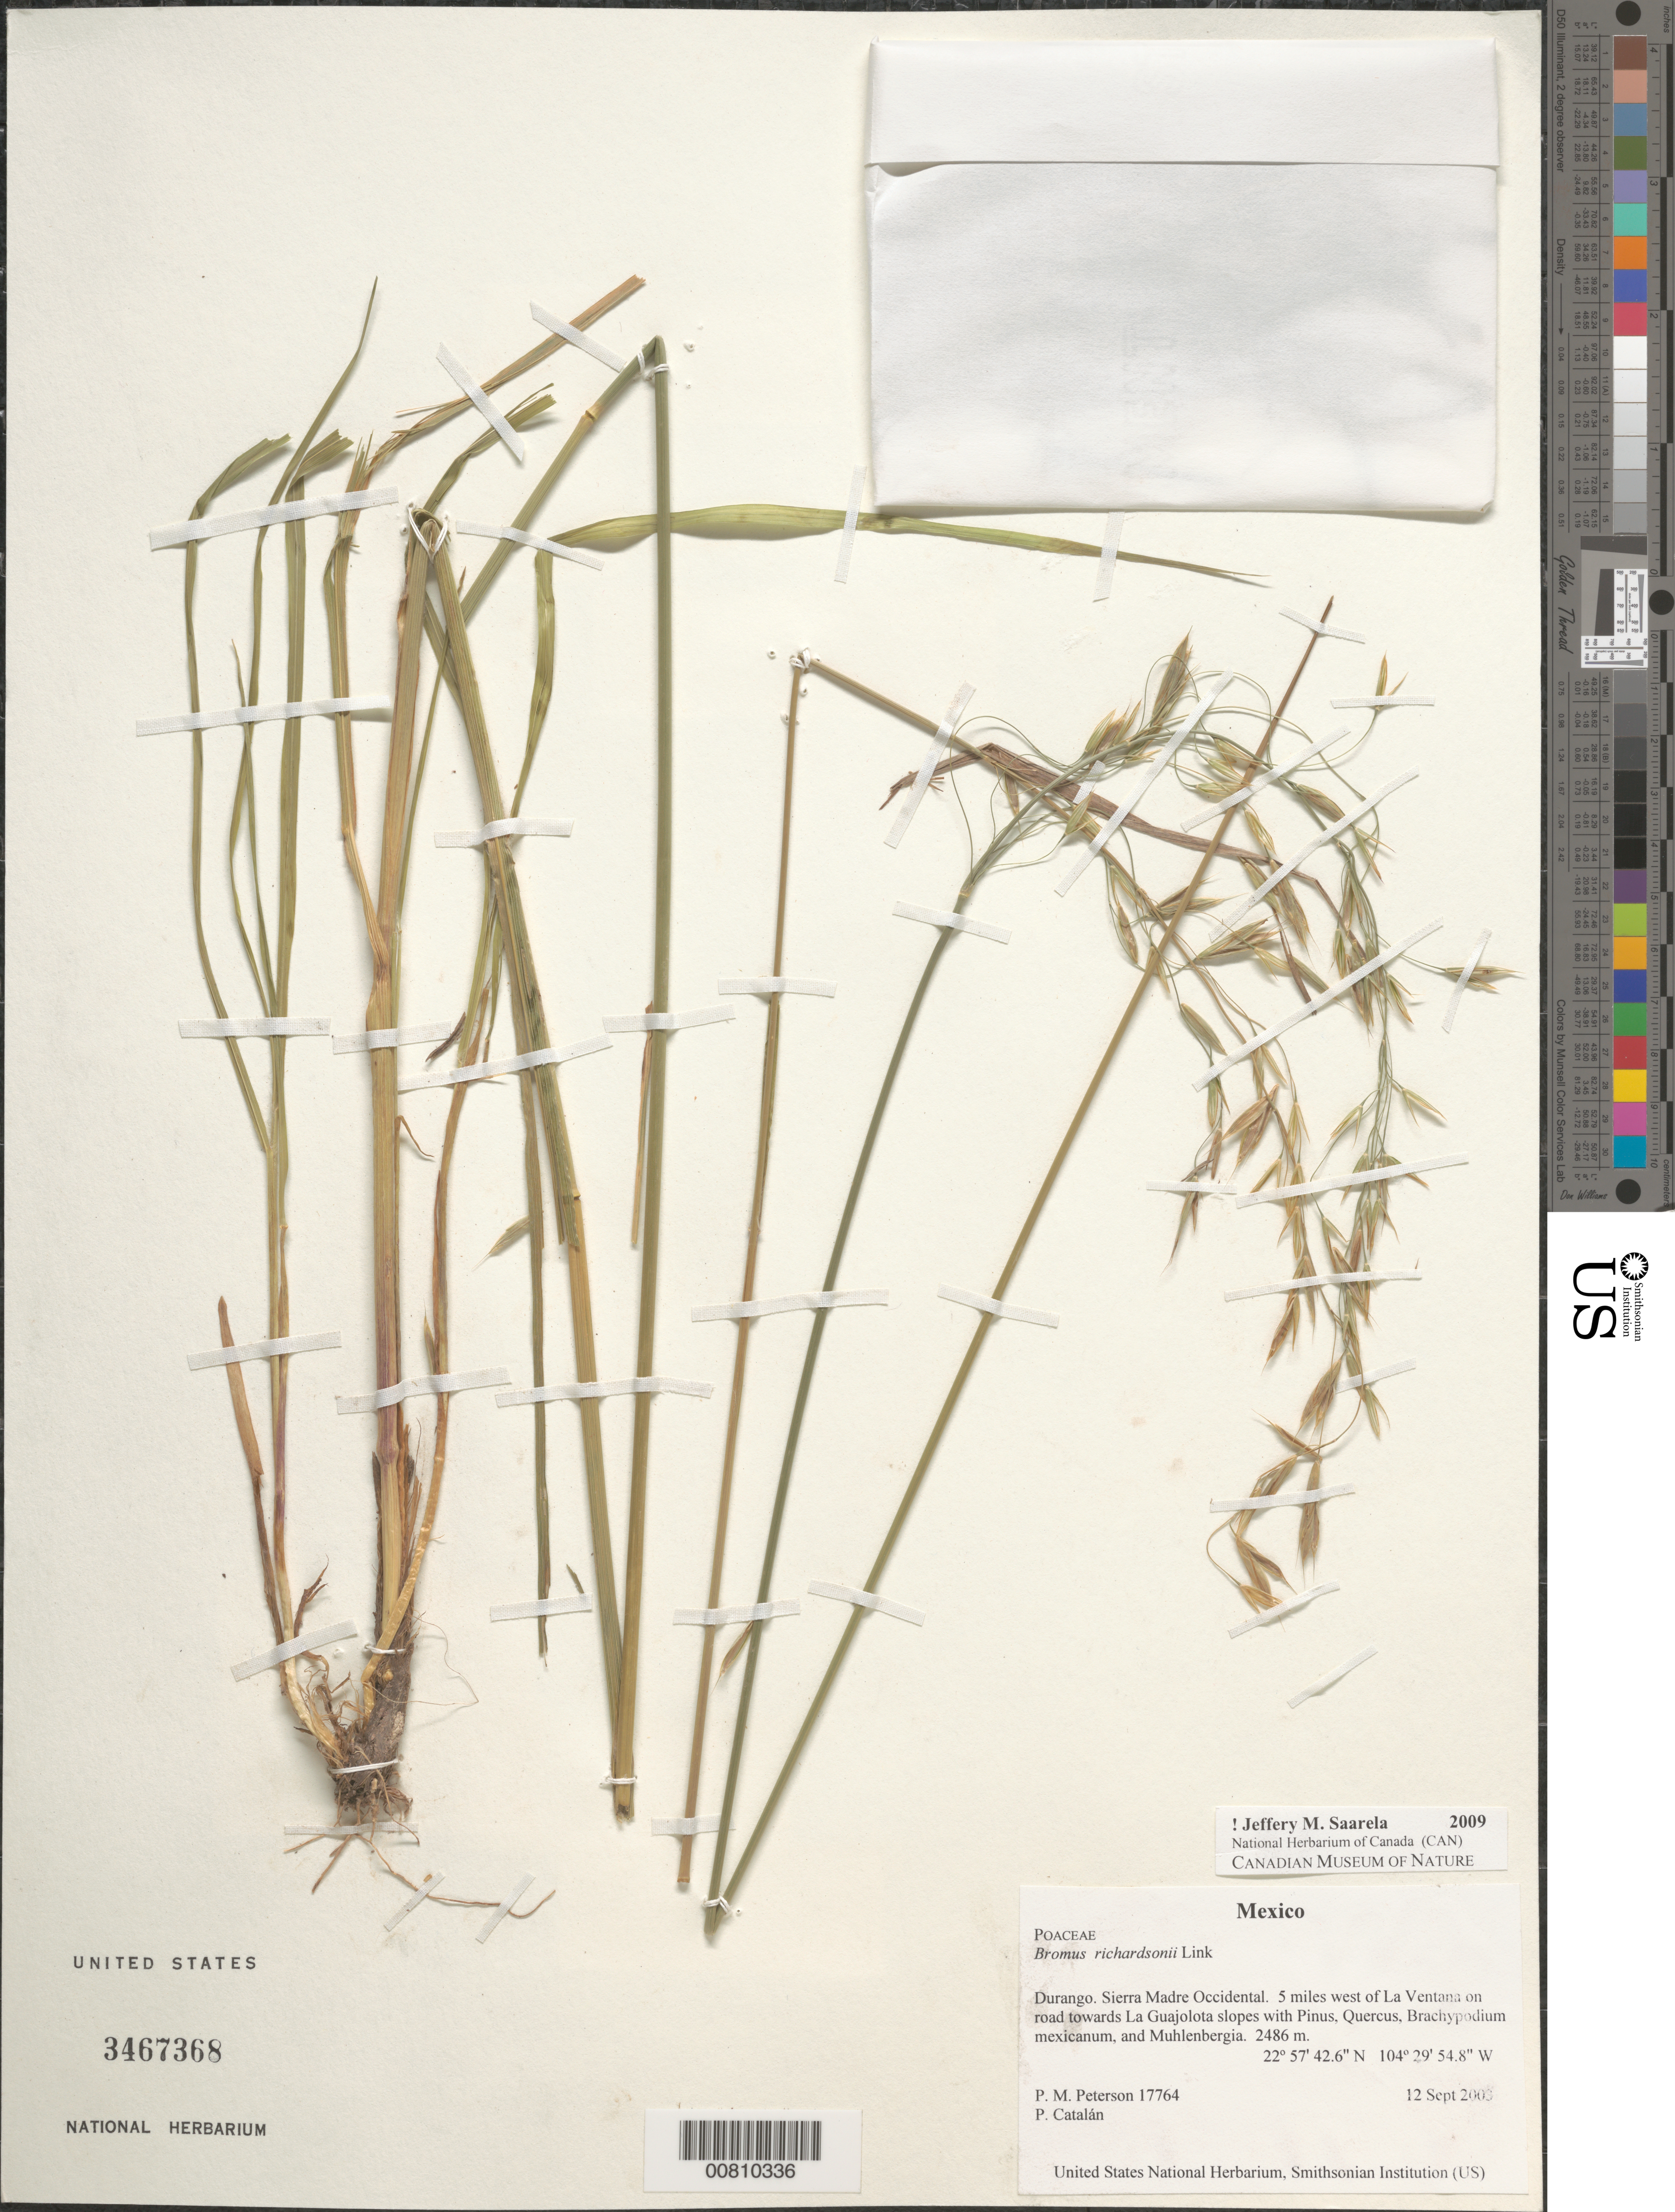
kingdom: Plantae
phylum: Tracheophyta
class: Liliopsida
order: Poales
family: Poaceae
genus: Bromus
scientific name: Bromus richardsonii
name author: Link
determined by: Saarela, J. M., (CAN), Canadian Museum of Nature (CANADA)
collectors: P. M. Peterson & F. Sánchez Alvarado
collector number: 17764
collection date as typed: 12 Sep 2003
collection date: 2003-09-12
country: Mexico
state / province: Durango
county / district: Sierra Madre Occidental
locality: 5 miles west of La Ventana on road towards La Guajolota slopes with Pinus, Quercus, Brachypodium mexicanum, and Muhlenbergia.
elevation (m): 2486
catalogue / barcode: US 3467368